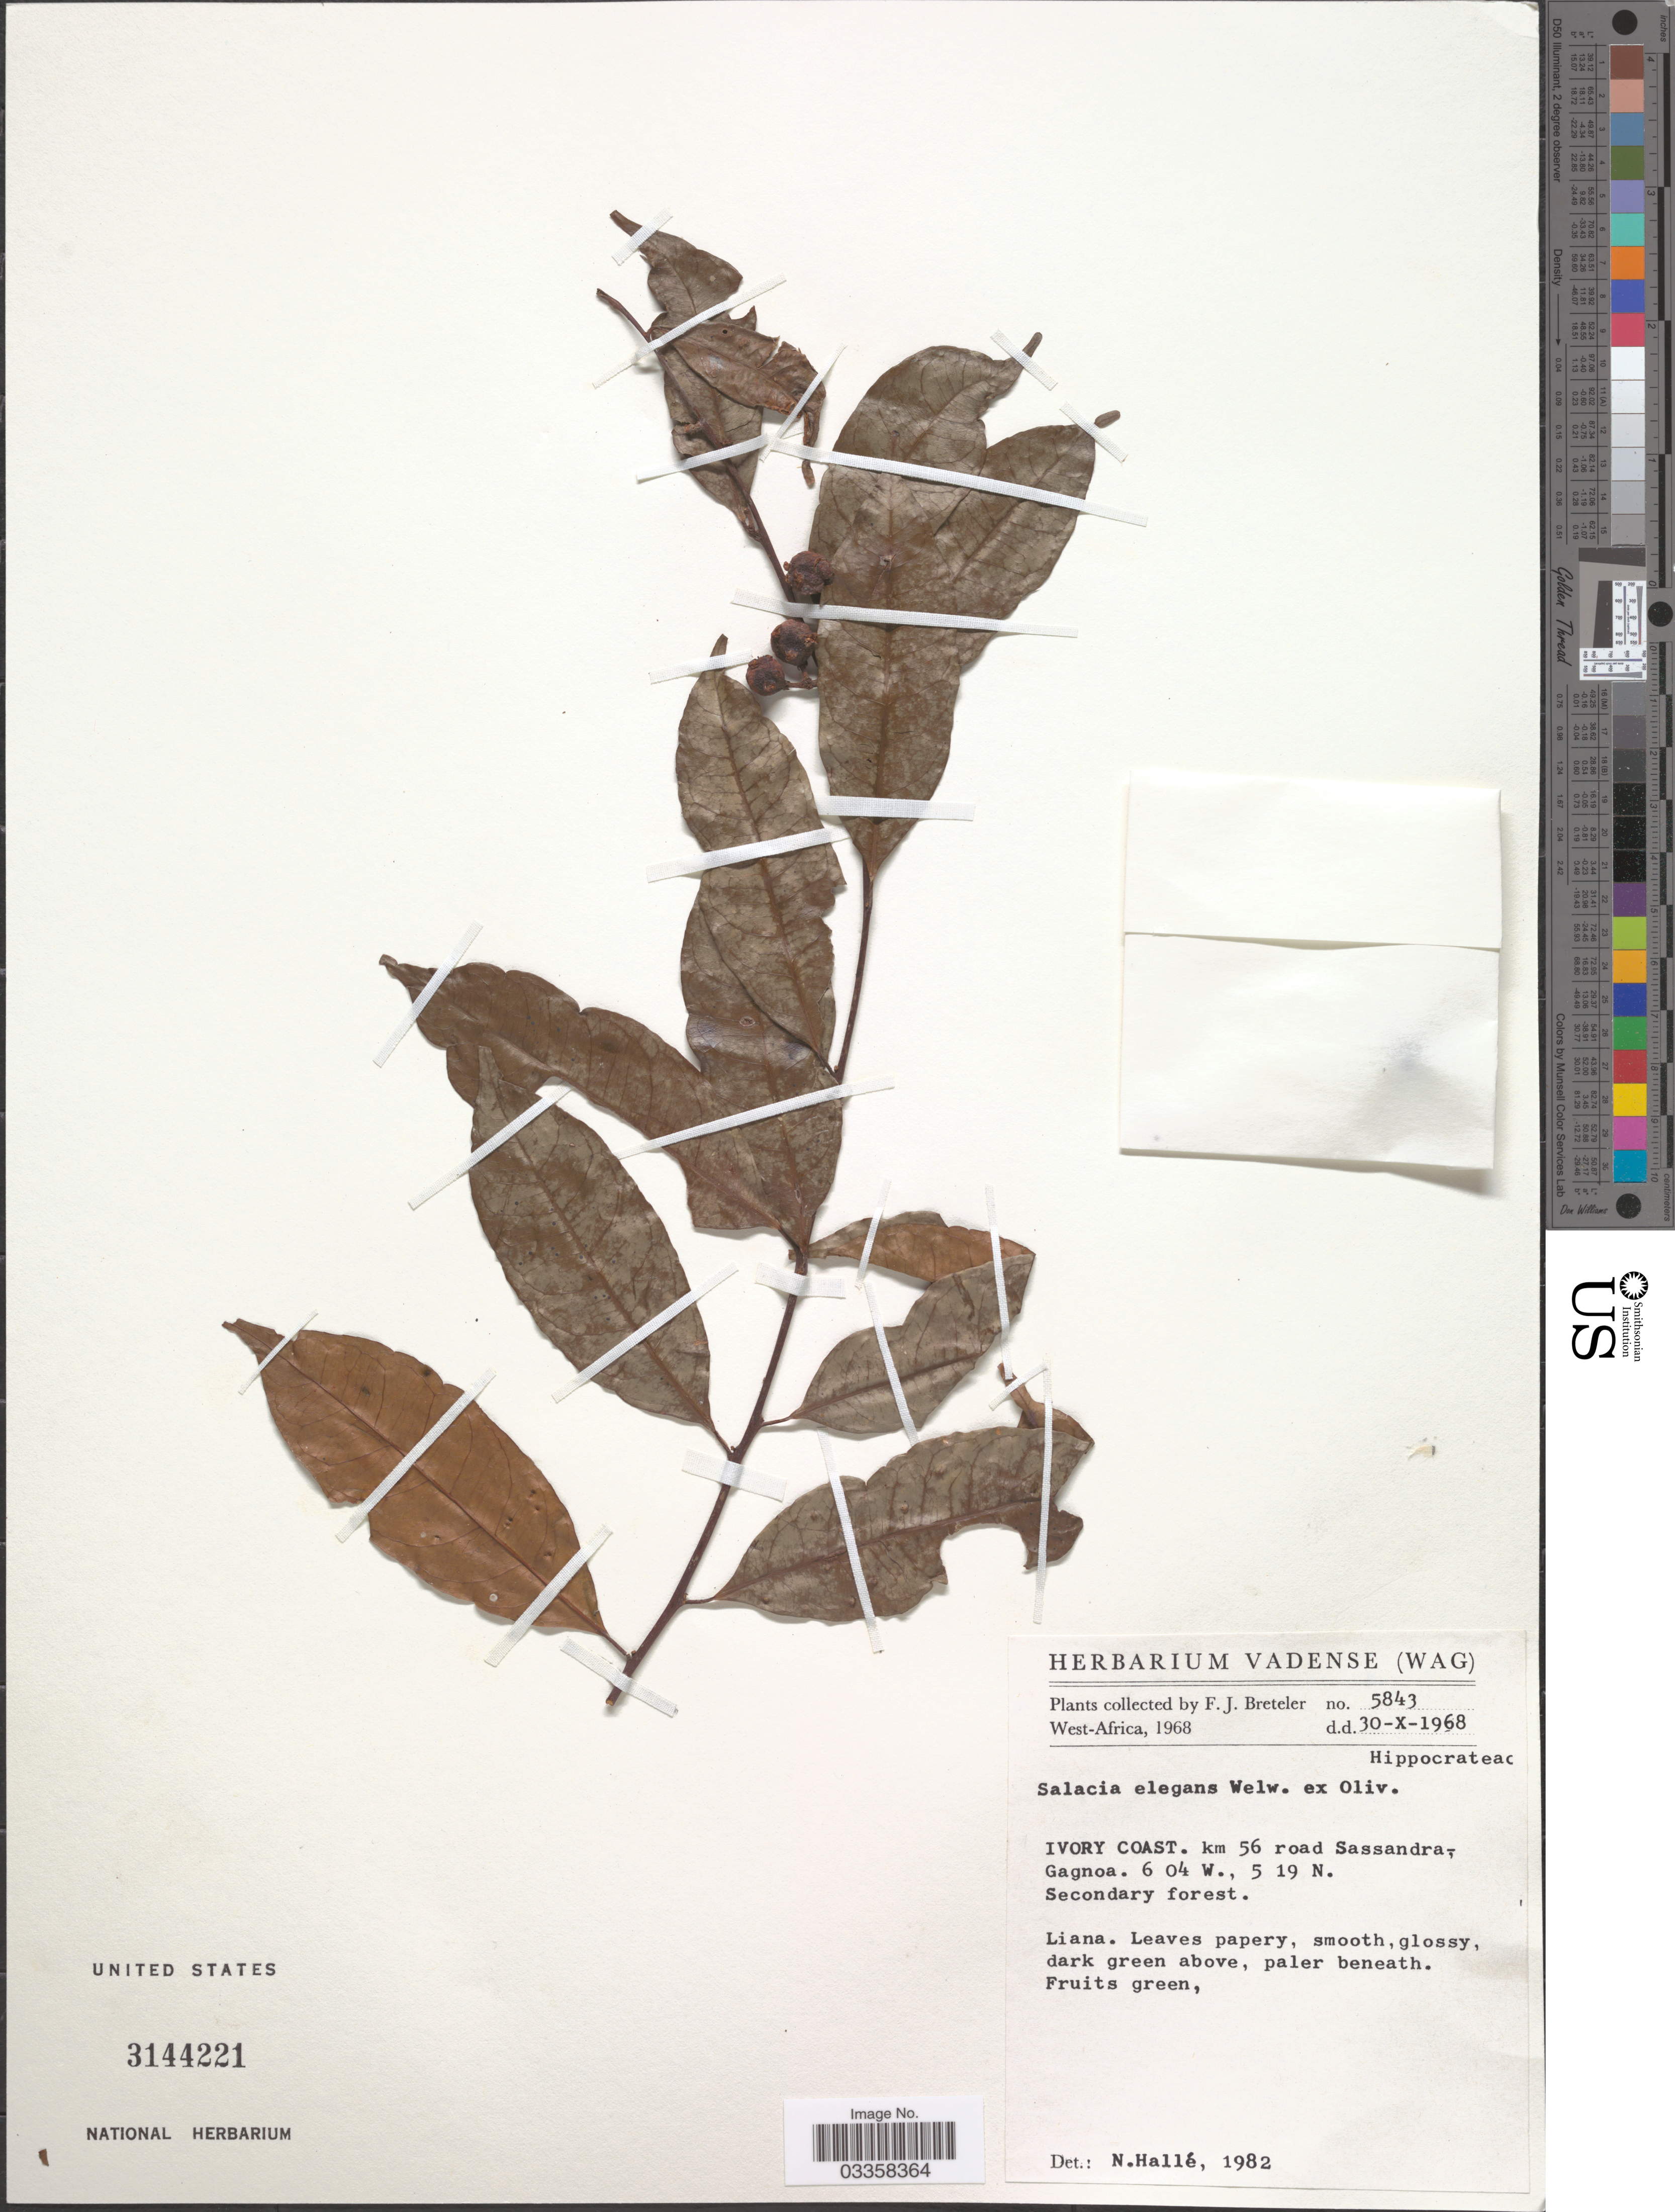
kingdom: Plantae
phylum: Tracheophyta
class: Magnoliopsida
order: Celastrales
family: Celastraceae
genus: Salacia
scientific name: Salacia elegans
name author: Welw. ex Oliv.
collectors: F. J. Breteler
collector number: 5843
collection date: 1968-10-30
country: Ivory Coast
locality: West-Africa. km 56 road Sassandra-Gagnoa.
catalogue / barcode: US 3144221